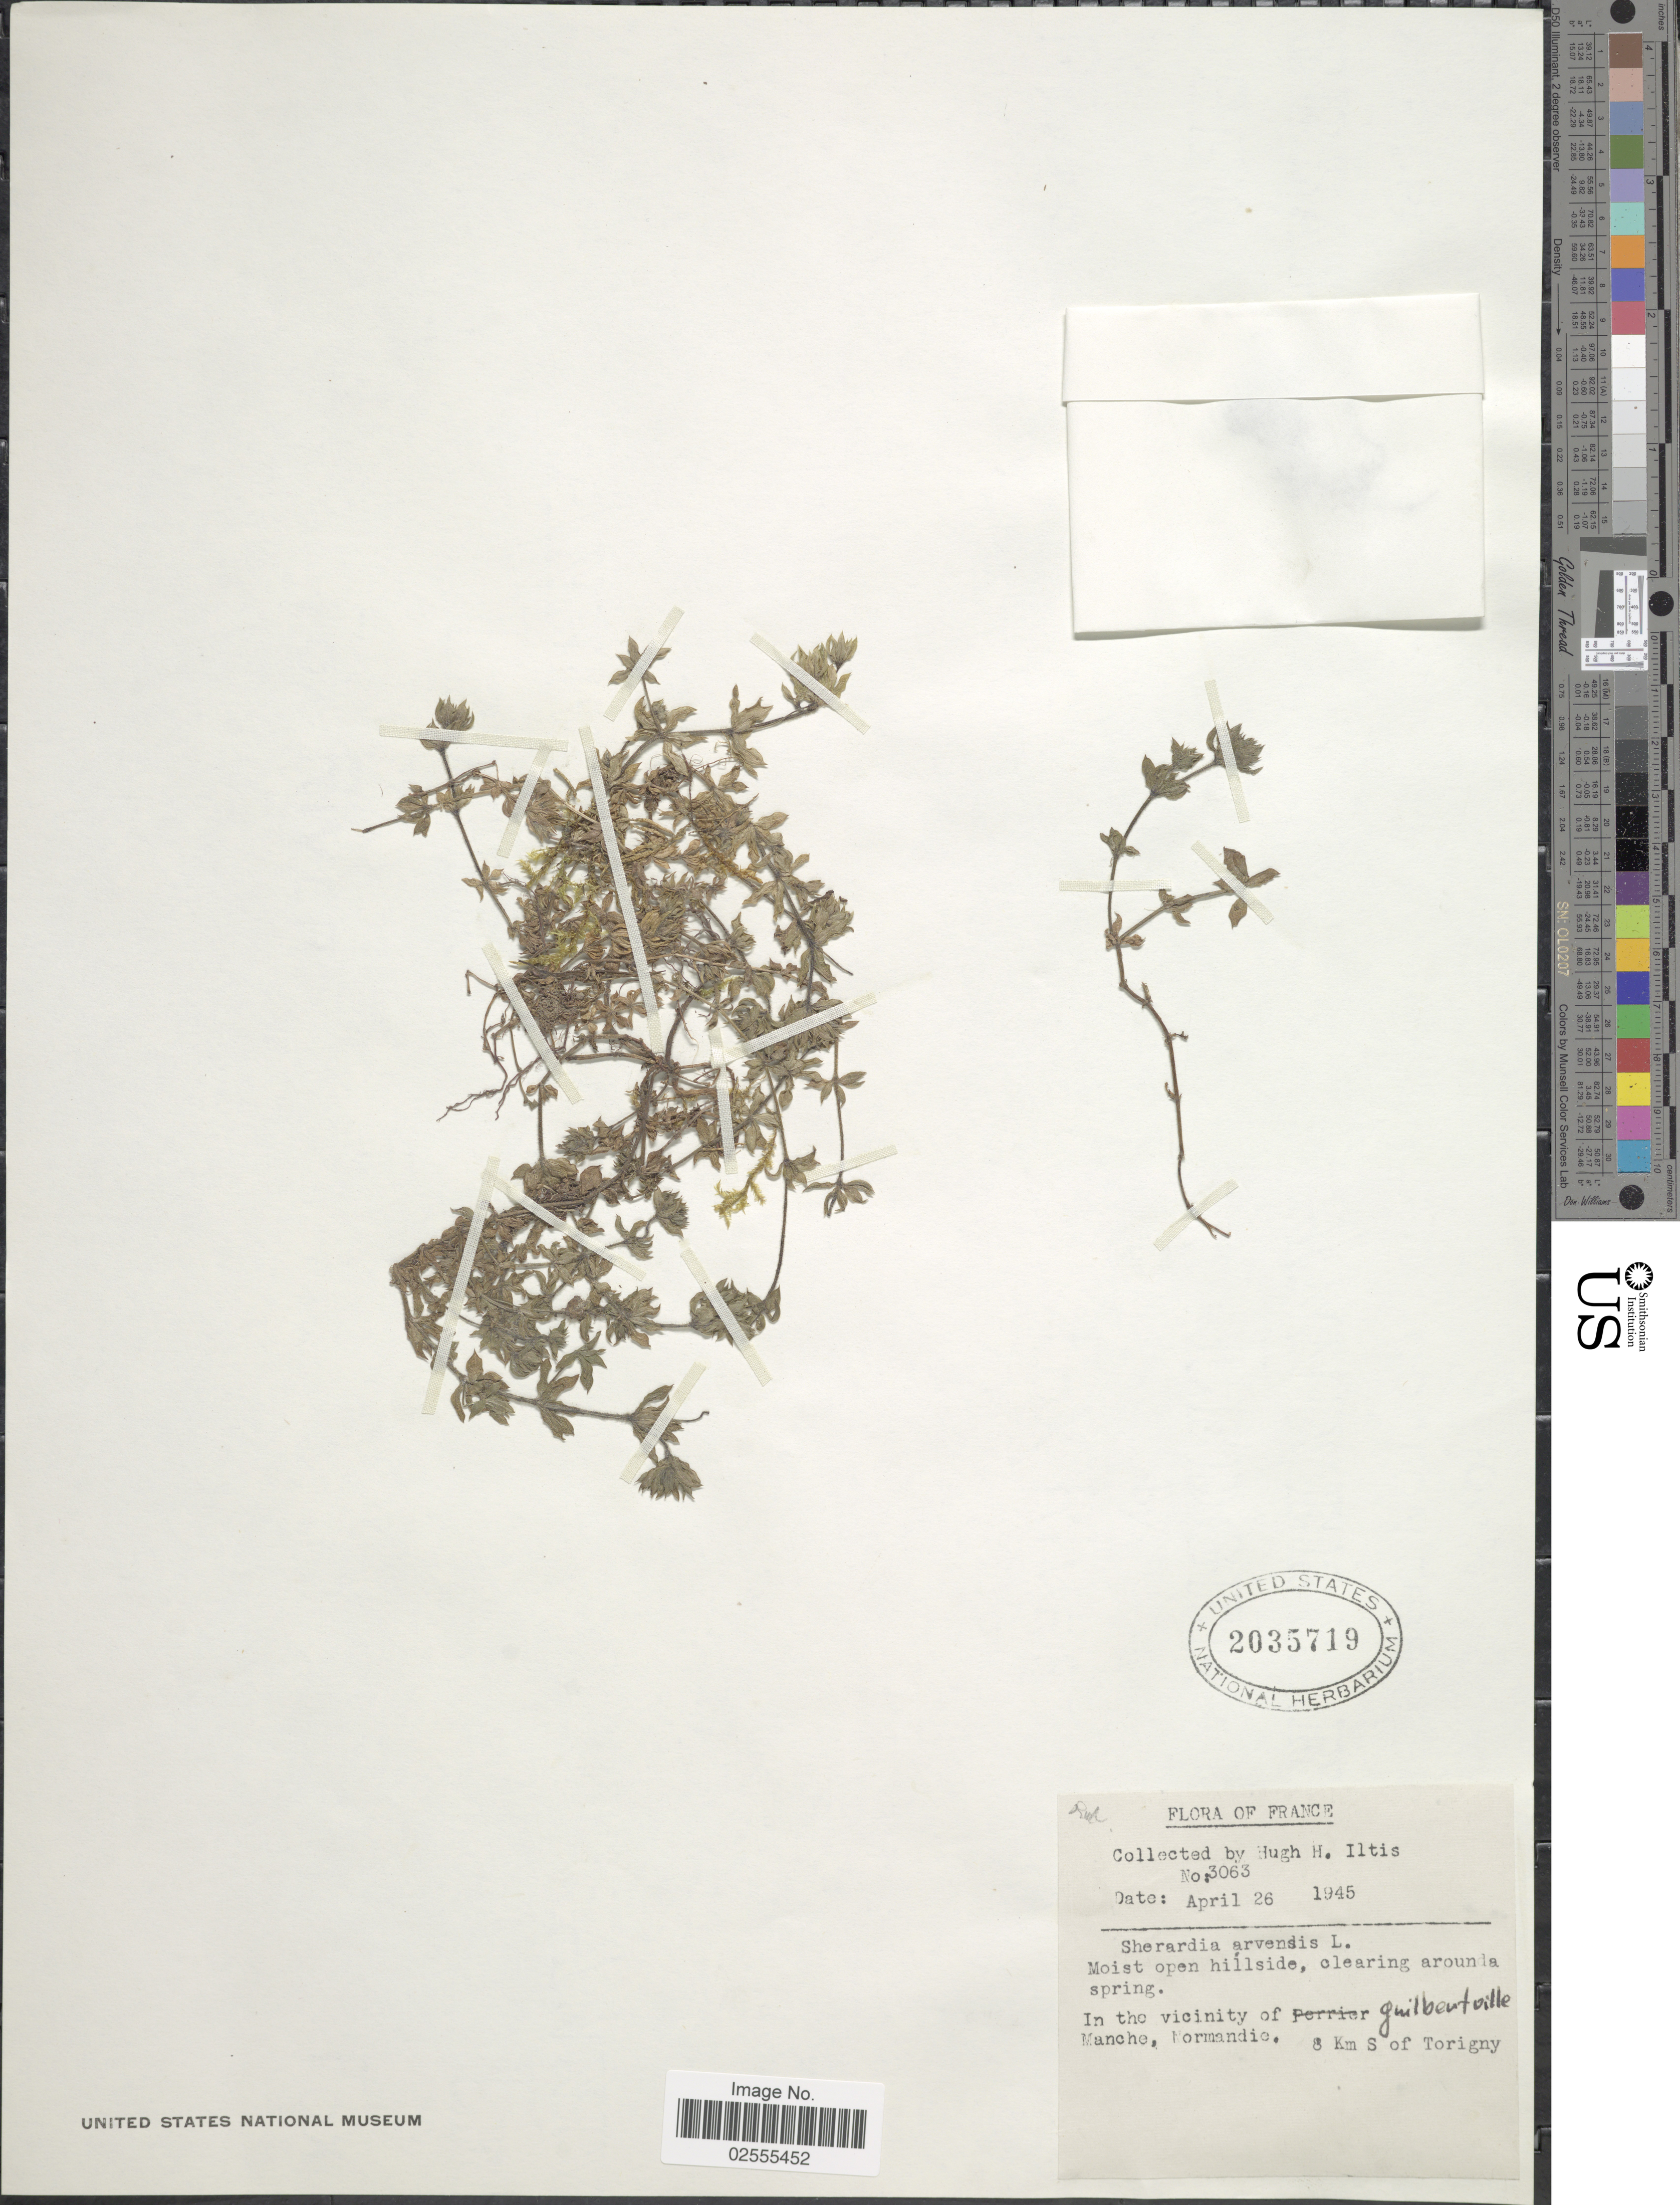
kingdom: Plantae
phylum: Tracheophyta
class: Magnoliopsida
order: Gentianales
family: Rubiaceae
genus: Sherardia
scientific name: Sherardia arvensis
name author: L.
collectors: H. H. Iltis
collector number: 3063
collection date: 1945-04-26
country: France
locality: Moist open hillside, clearing around a spring, in the vicinity of Guilbertville, Manche, Normandie, 8 Km S of Torigny.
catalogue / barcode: US 2035719